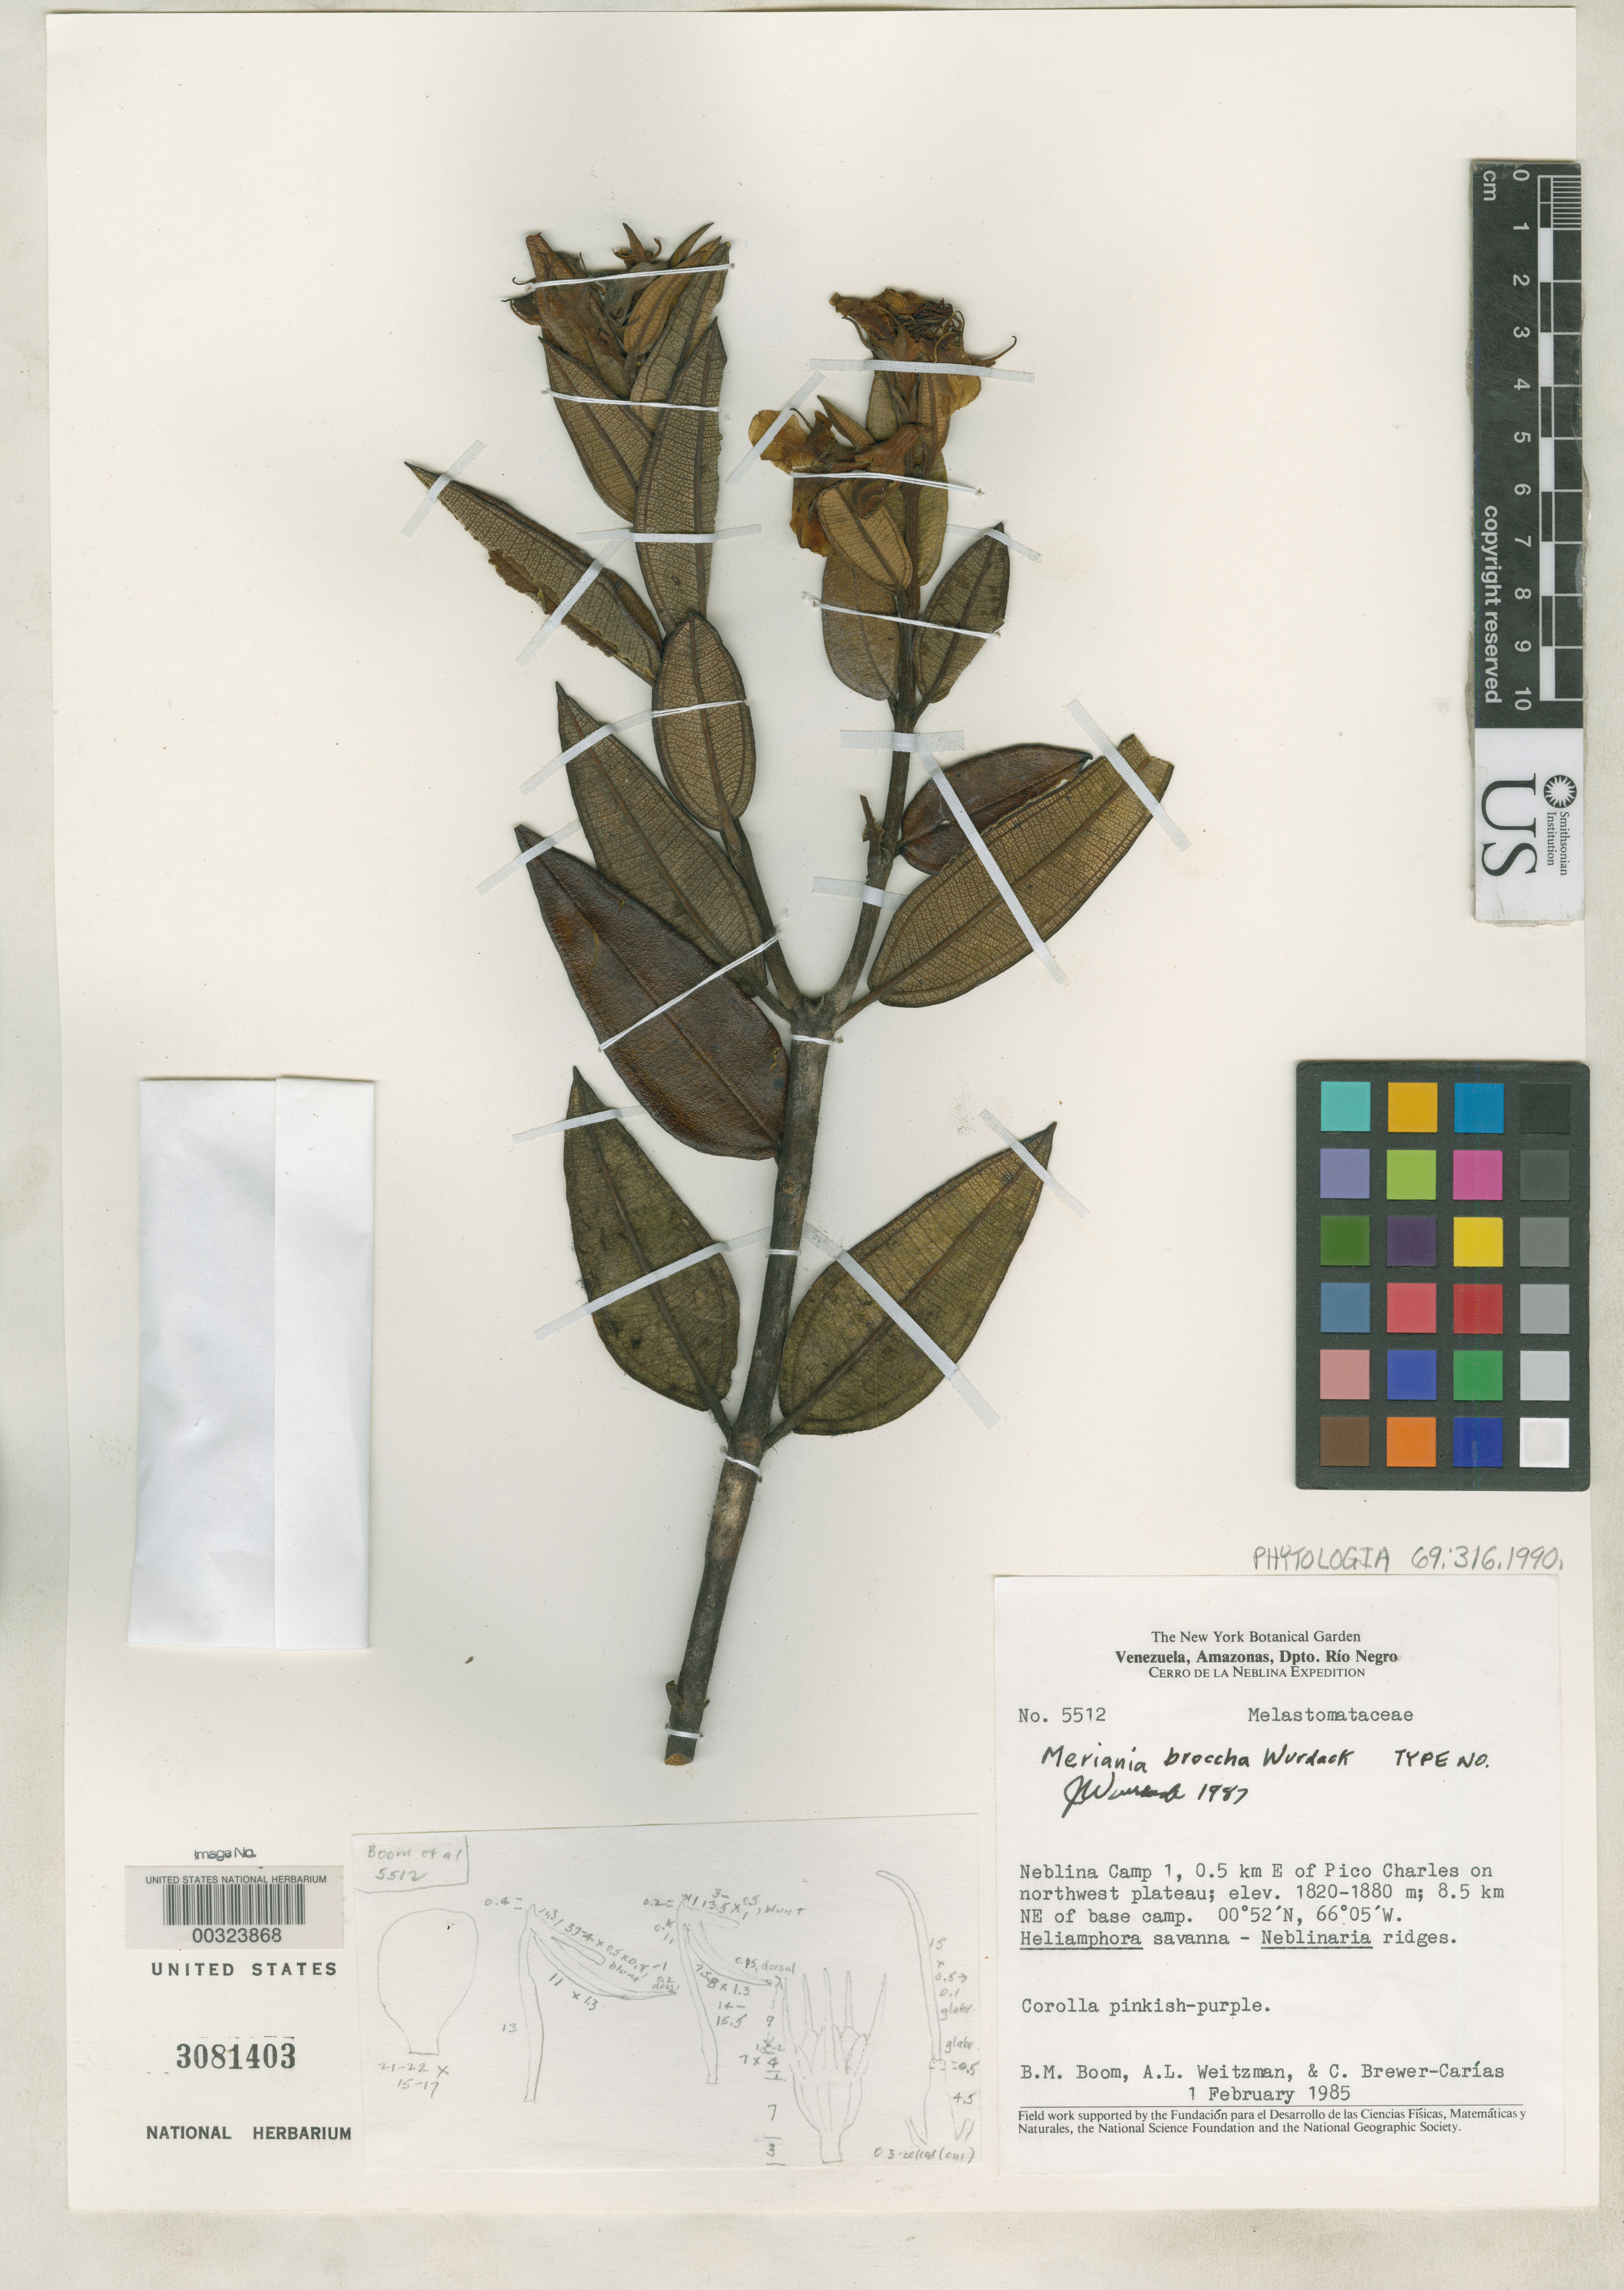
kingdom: Plantae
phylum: Tracheophyta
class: Magnoliopsida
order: Myrtales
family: Melastomataceae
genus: Meriania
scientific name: Meriania broccha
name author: Wurdack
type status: Isotype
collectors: B. M. Boom, A. L. Weitzman & C. Brewer-Carias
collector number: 5512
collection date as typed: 01 Feb 1985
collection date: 1985-02-01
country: Venezuela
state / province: Amazonas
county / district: Rio Negro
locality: Neblina Camp 1, 0.5 km E of Pico Charles on NW plateau, 8.5 km NE of base camp.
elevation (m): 1820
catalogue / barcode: US 3081403